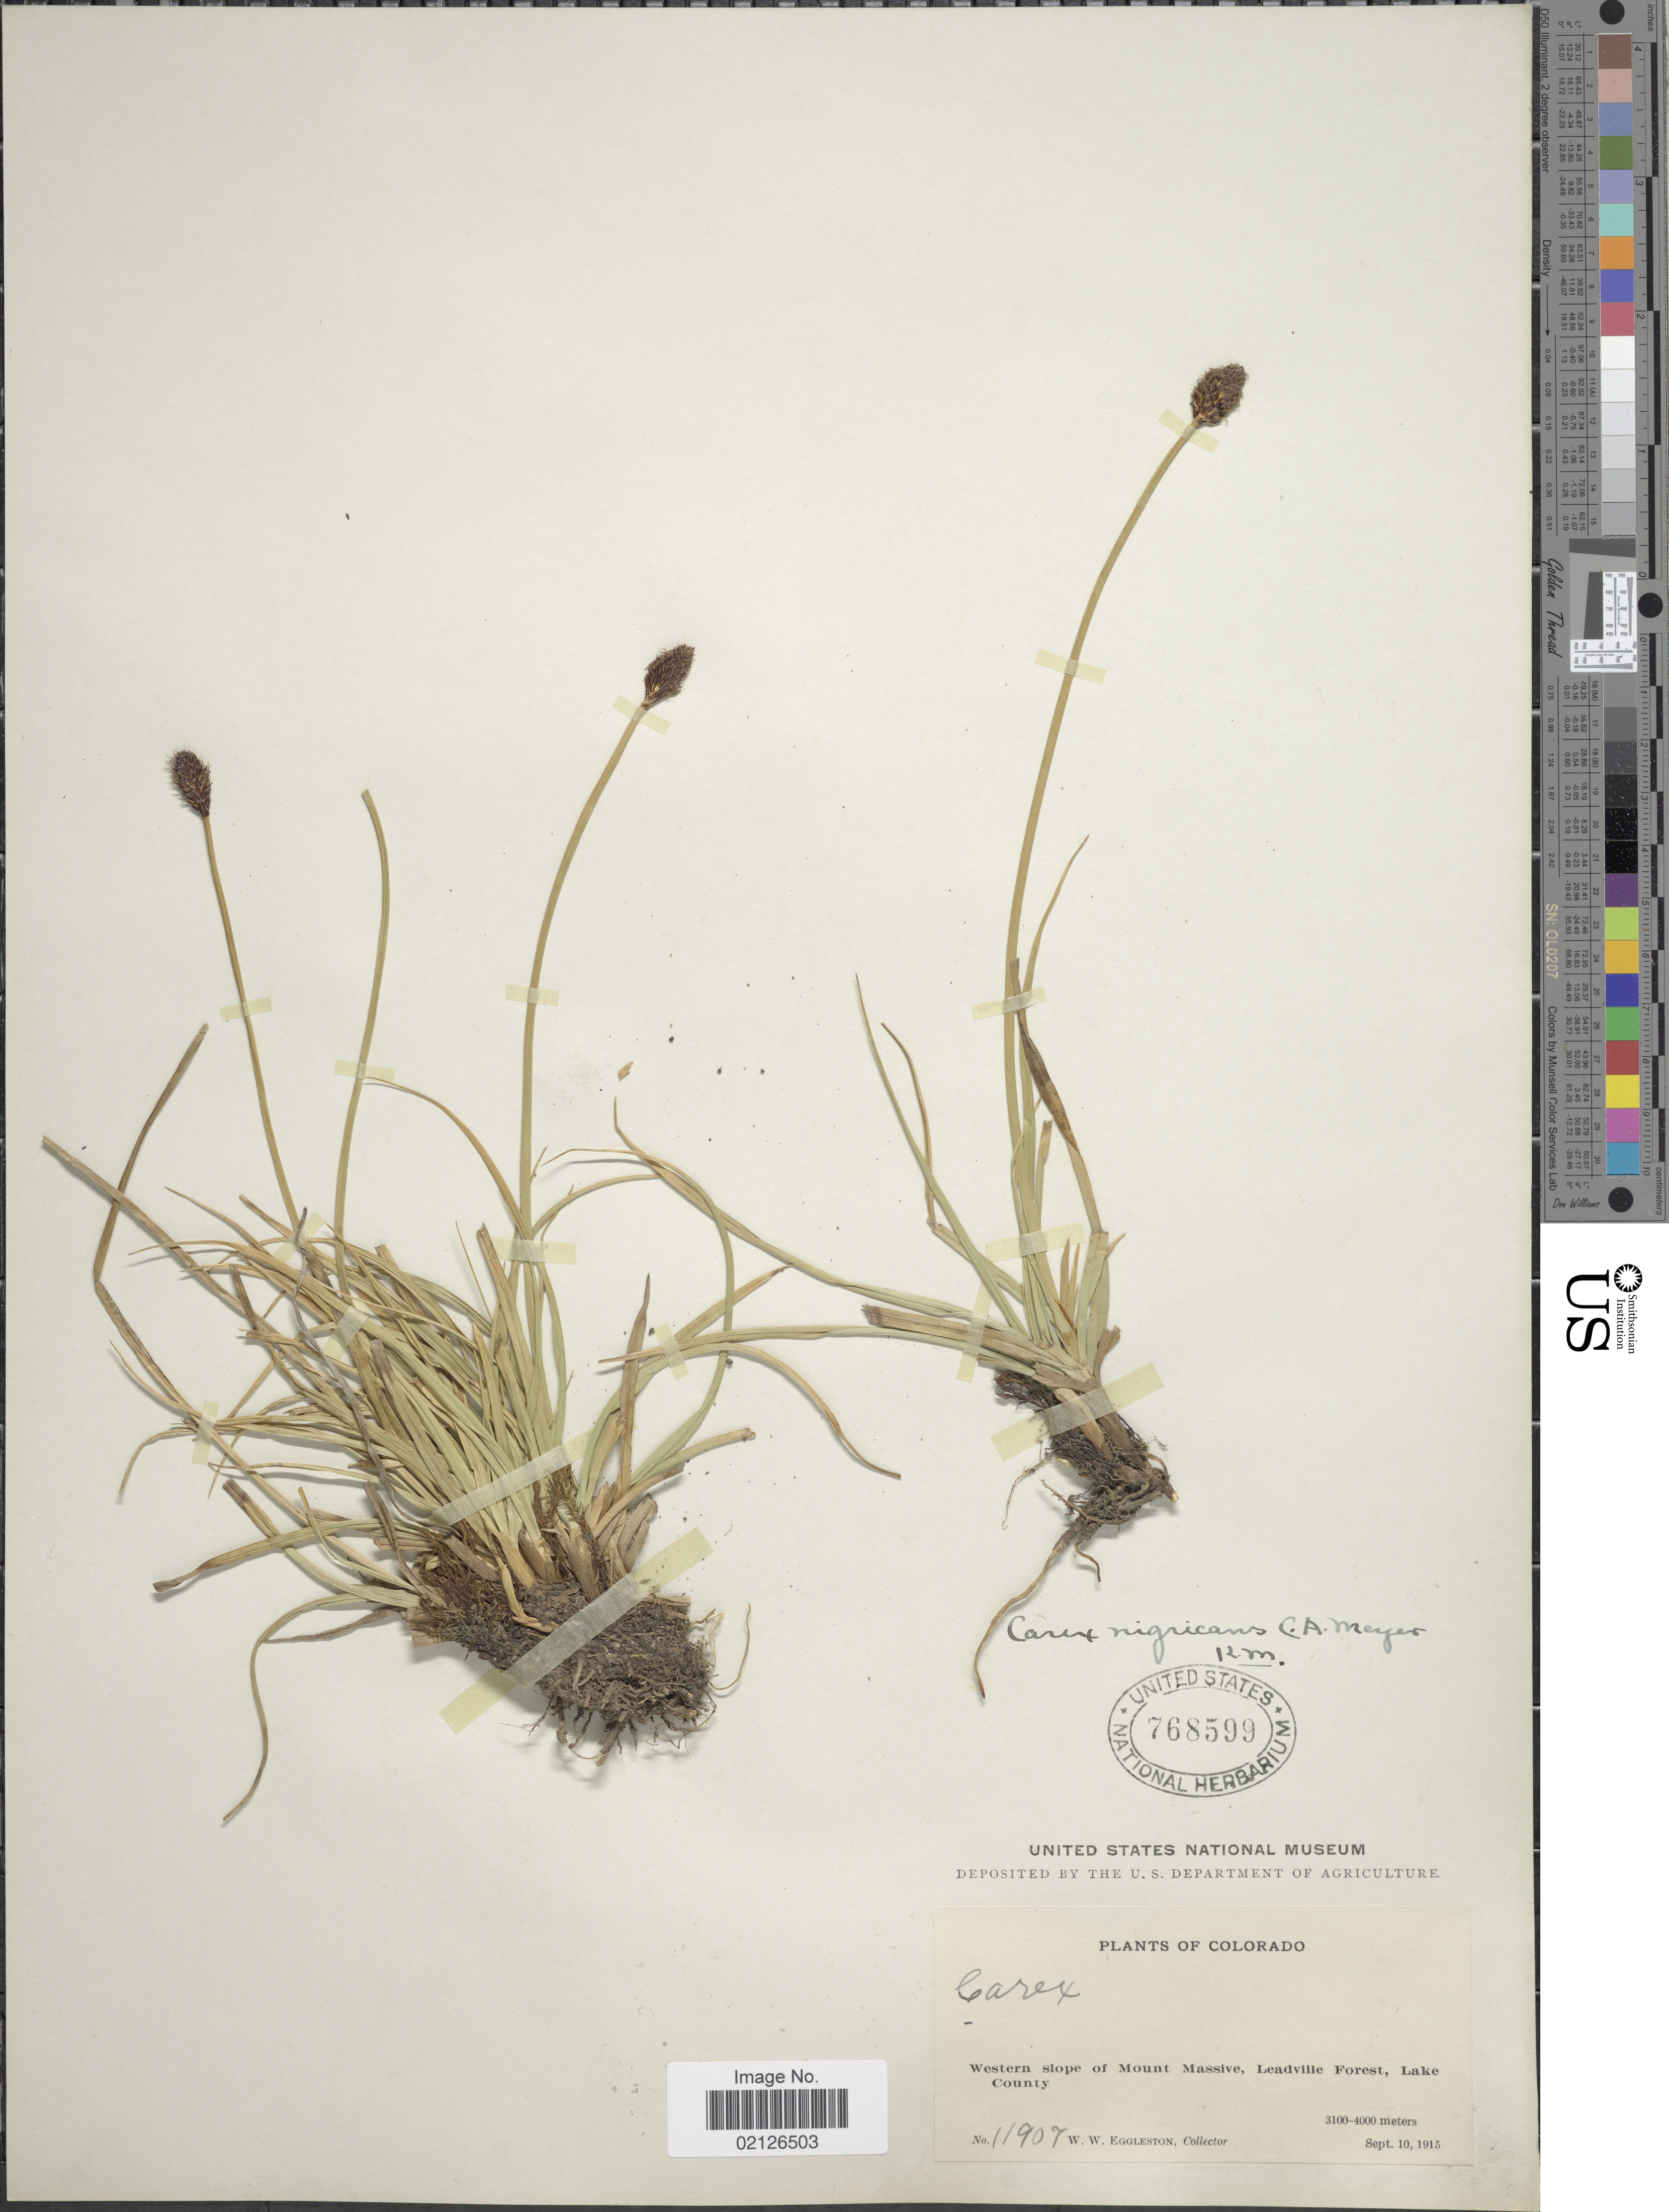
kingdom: Plantae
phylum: Tracheophyta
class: Liliopsida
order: Poales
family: Cyperaceae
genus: Carex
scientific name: Carex nigricans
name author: C.A. Mey.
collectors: W. W. Eggleston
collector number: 11907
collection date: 1915-09-10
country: United States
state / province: Colorado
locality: Western slope of Mount Massive, Leadville Forest, Lake County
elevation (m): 3100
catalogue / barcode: US 768599